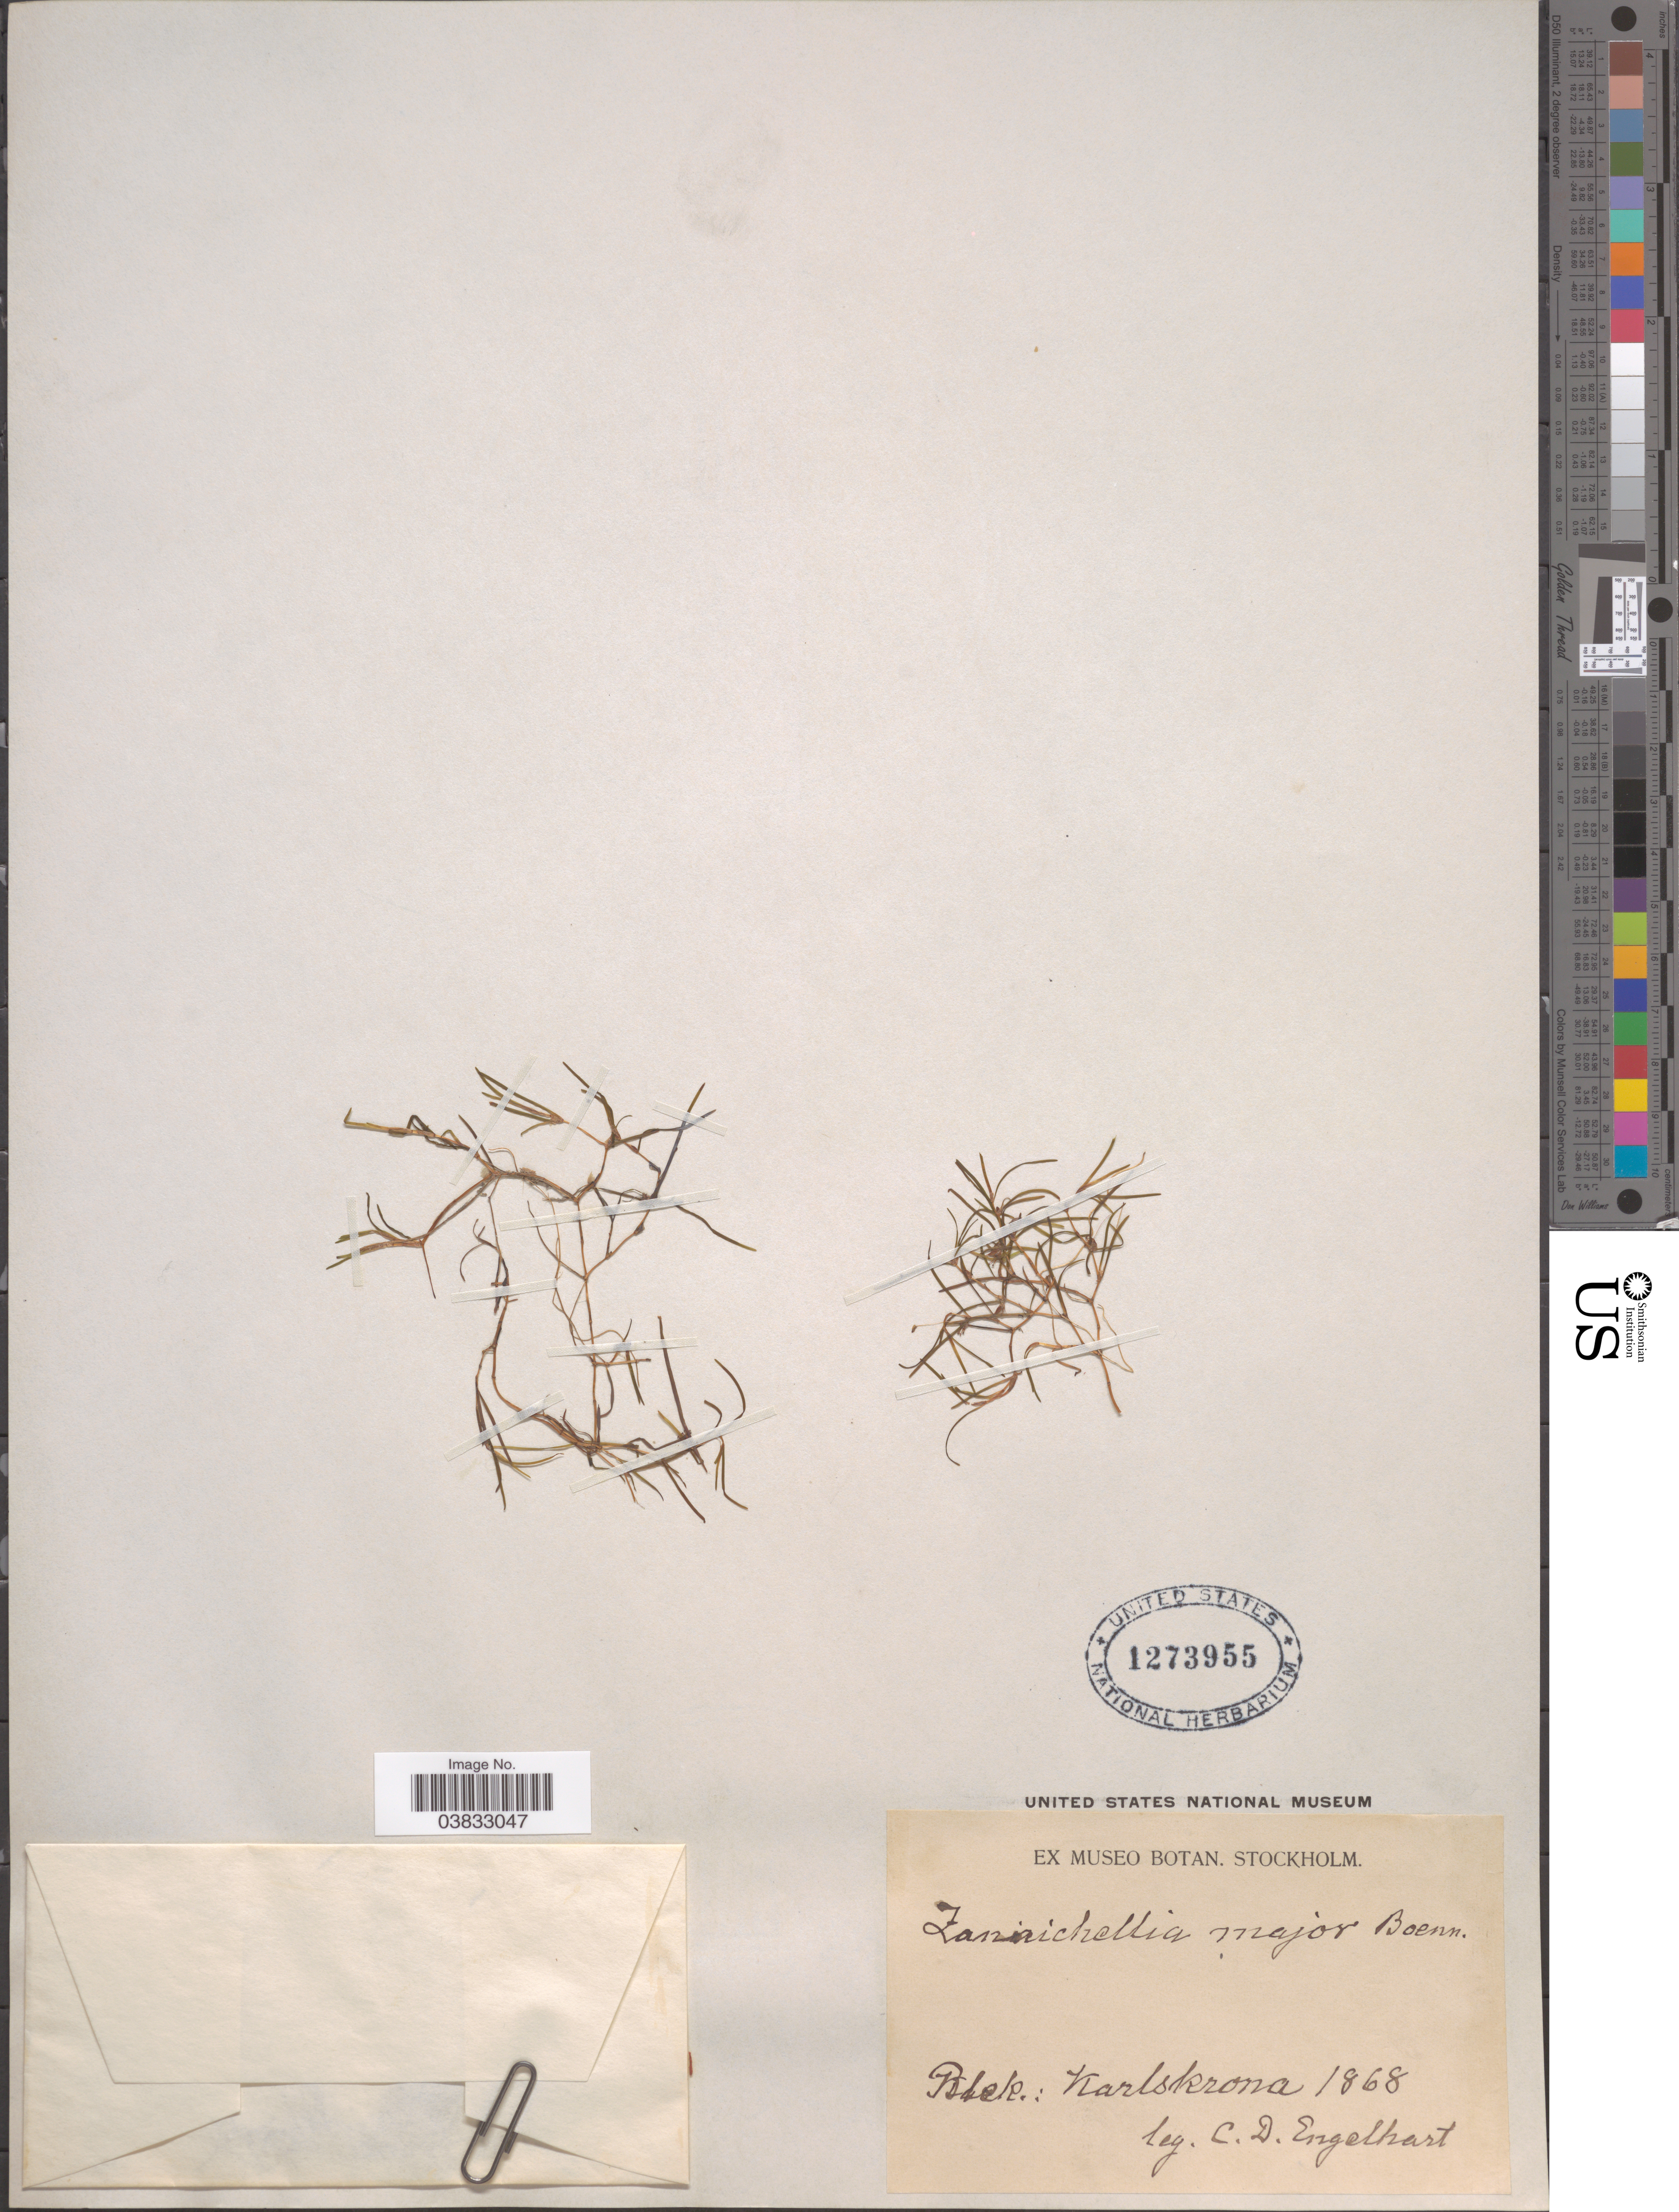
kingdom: Plantae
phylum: Tracheophyta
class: Liliopsida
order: Alismatales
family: Potamogetonaceae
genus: Zannichellia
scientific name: Zannichellia major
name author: Boenn. ex Rchb.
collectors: C. Engelhart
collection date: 1868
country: Sweden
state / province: Blekinge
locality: Blek.: Karlskrona.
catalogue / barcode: US 1273955